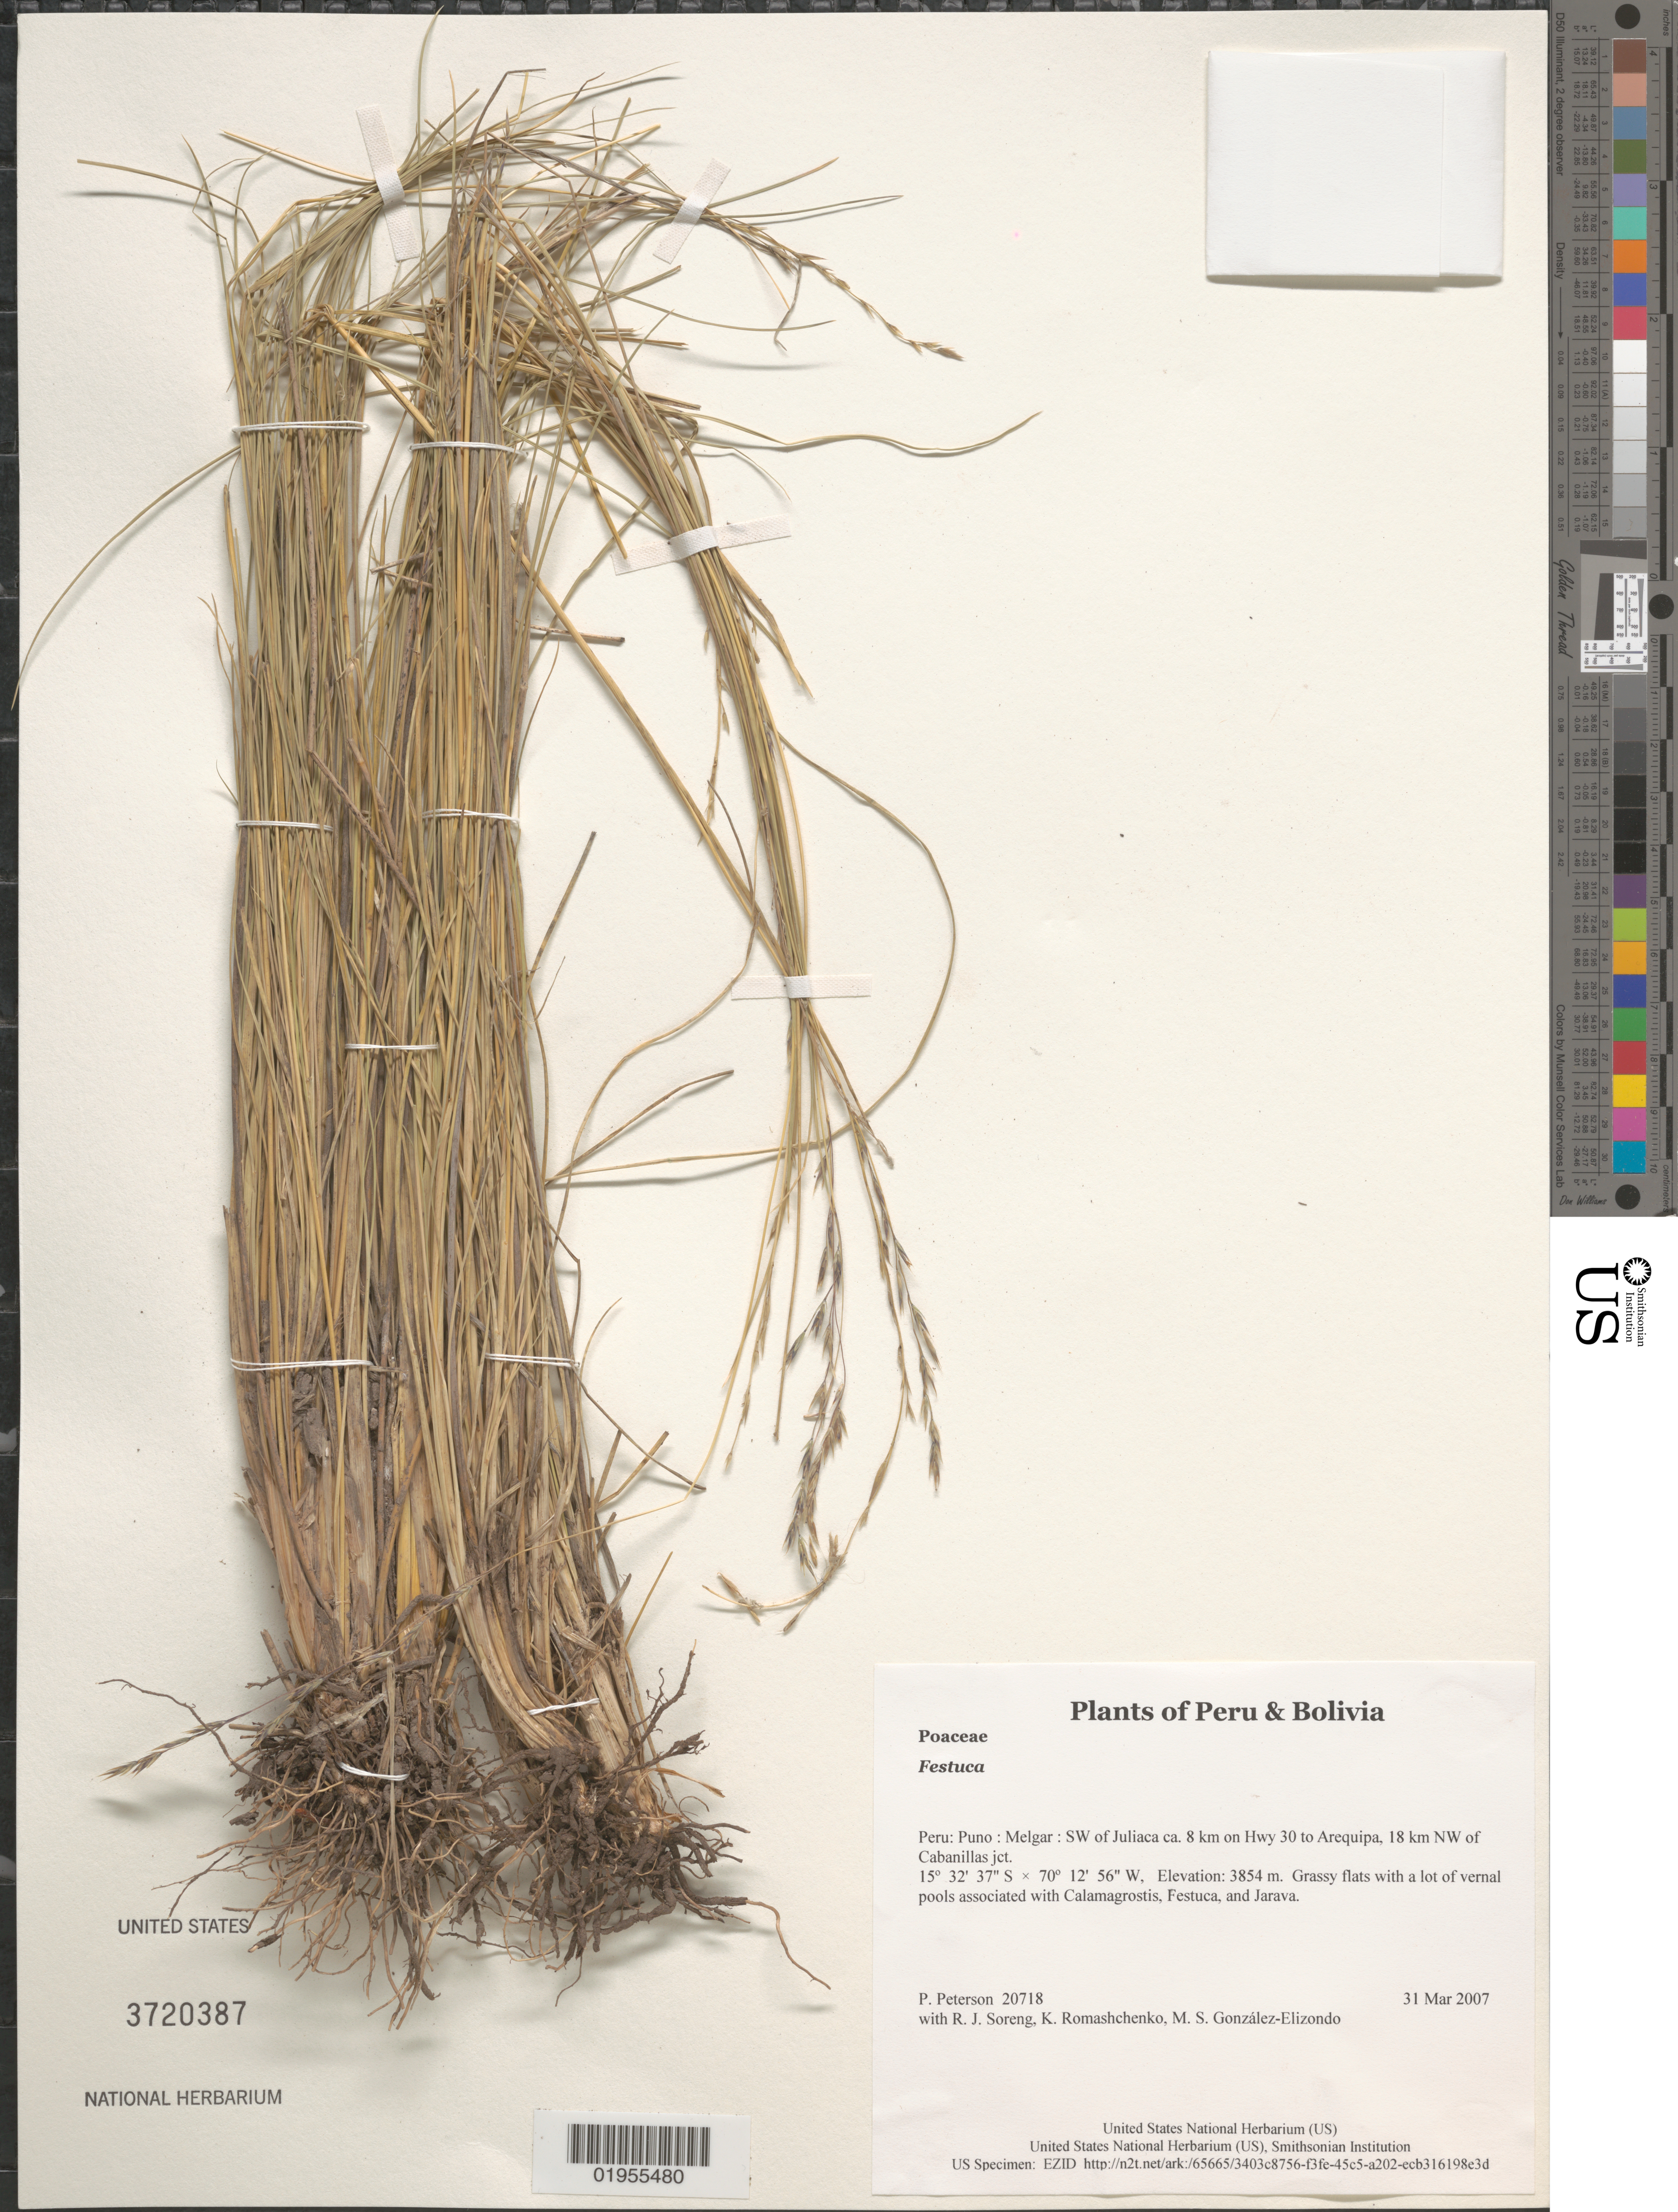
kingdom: Plantae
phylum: Tracheophyta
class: Liliopsida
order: Poales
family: Poaceae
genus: Festuca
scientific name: Festuca sp.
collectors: P. M. Peterson, R. J. Soreng, K. Romashchenko & M. S. González-Elizondo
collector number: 20718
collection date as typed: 31 Mar 2007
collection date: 2007-03-31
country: Peru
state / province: Puno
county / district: Melgar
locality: SW of Juliaca ca. 8 km on Hwy 30 to Arequipa, 18 km NW of Cabanillas jct.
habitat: Grassy flats with a lot of vernal pools associated with Calamagrostis, Festuca, and Jarava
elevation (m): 3854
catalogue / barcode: US 3720387